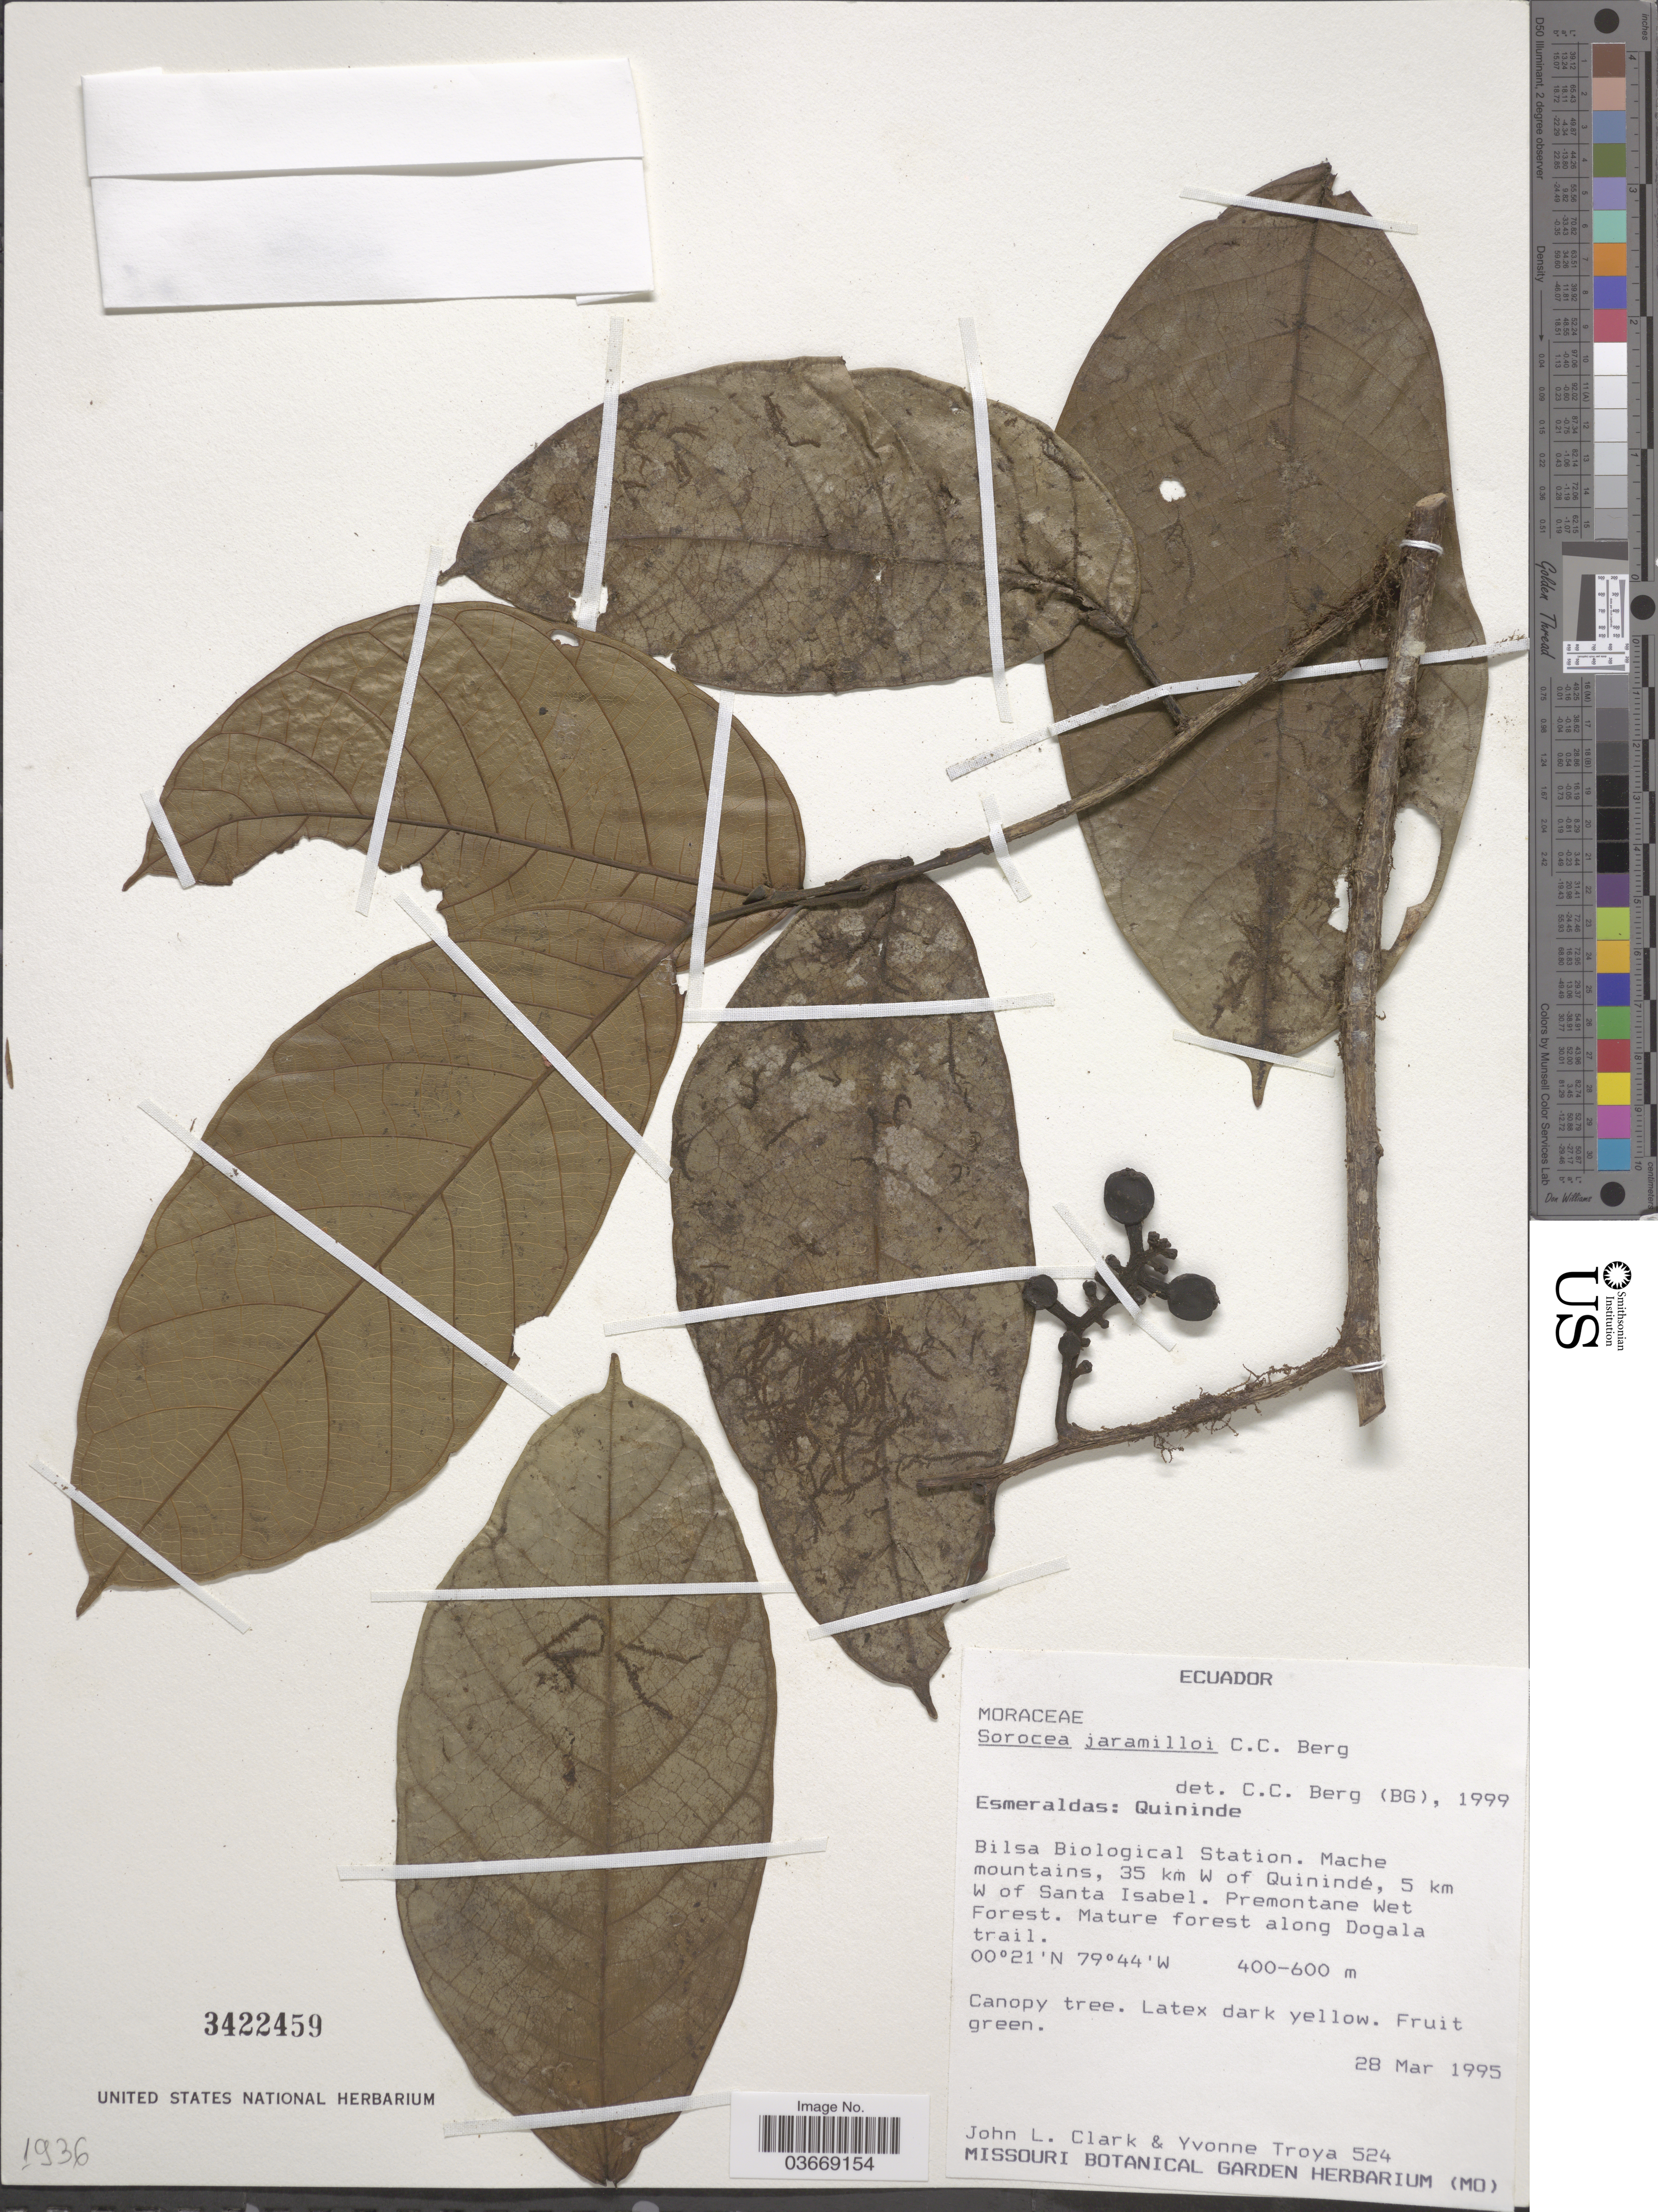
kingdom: Plantae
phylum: Tracheophyta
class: Magnoliopsida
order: Rosales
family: Moraceae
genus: Sorocea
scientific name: Sorocea jaramilloi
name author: C.C. Berg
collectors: J. L. Clark & Y. Troya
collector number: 524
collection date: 1995-03-28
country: Ecuador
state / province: Esmeraldas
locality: Quininde. Bilsa Biological Station. Mache mountains, 35 km W of Quininde, 5 km W of Santa Isabel.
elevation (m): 400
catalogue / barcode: US 3422459